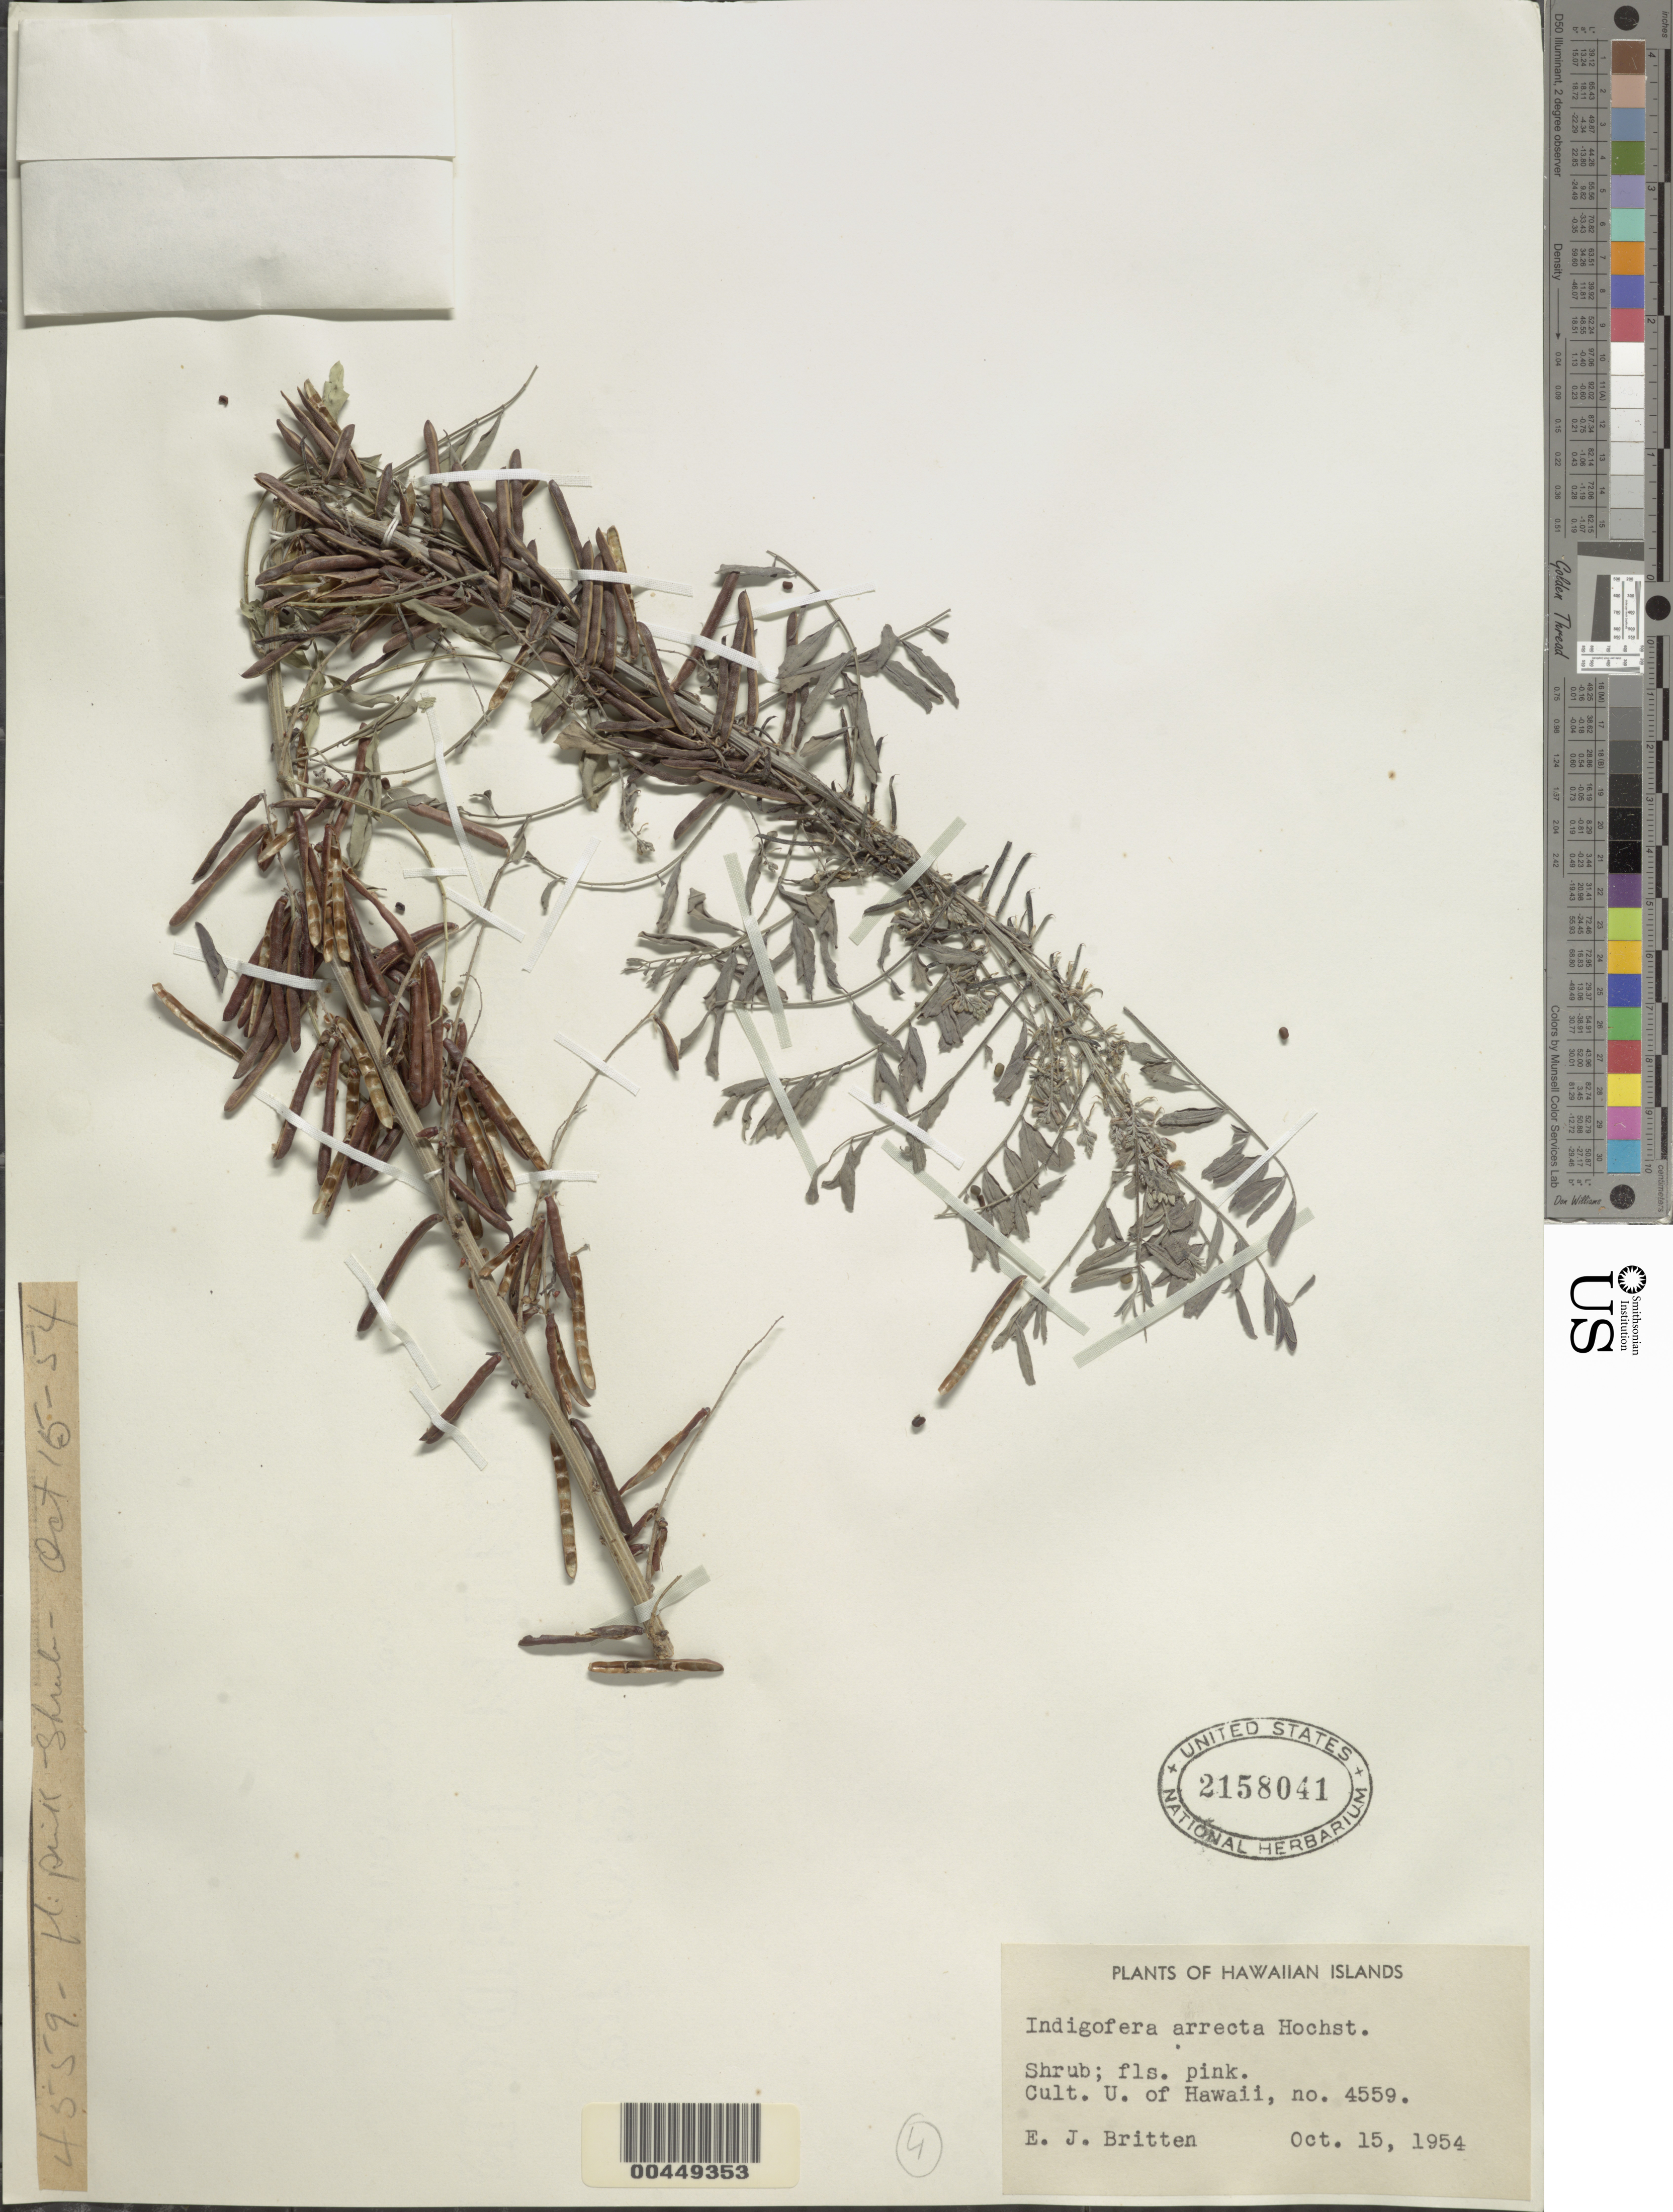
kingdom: Plantae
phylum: Tracheophyta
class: Magnoliopsida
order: Fabales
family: Fabaceae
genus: Indigofera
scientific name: Indigofera arrecta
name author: Hochst. ex A. Rich.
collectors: E. Britten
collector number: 4559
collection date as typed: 15 Oct 1954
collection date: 1954-10-15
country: United States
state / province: Hawaii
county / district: Hawaii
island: Hawaii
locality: University of Hawaii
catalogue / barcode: US 2158041